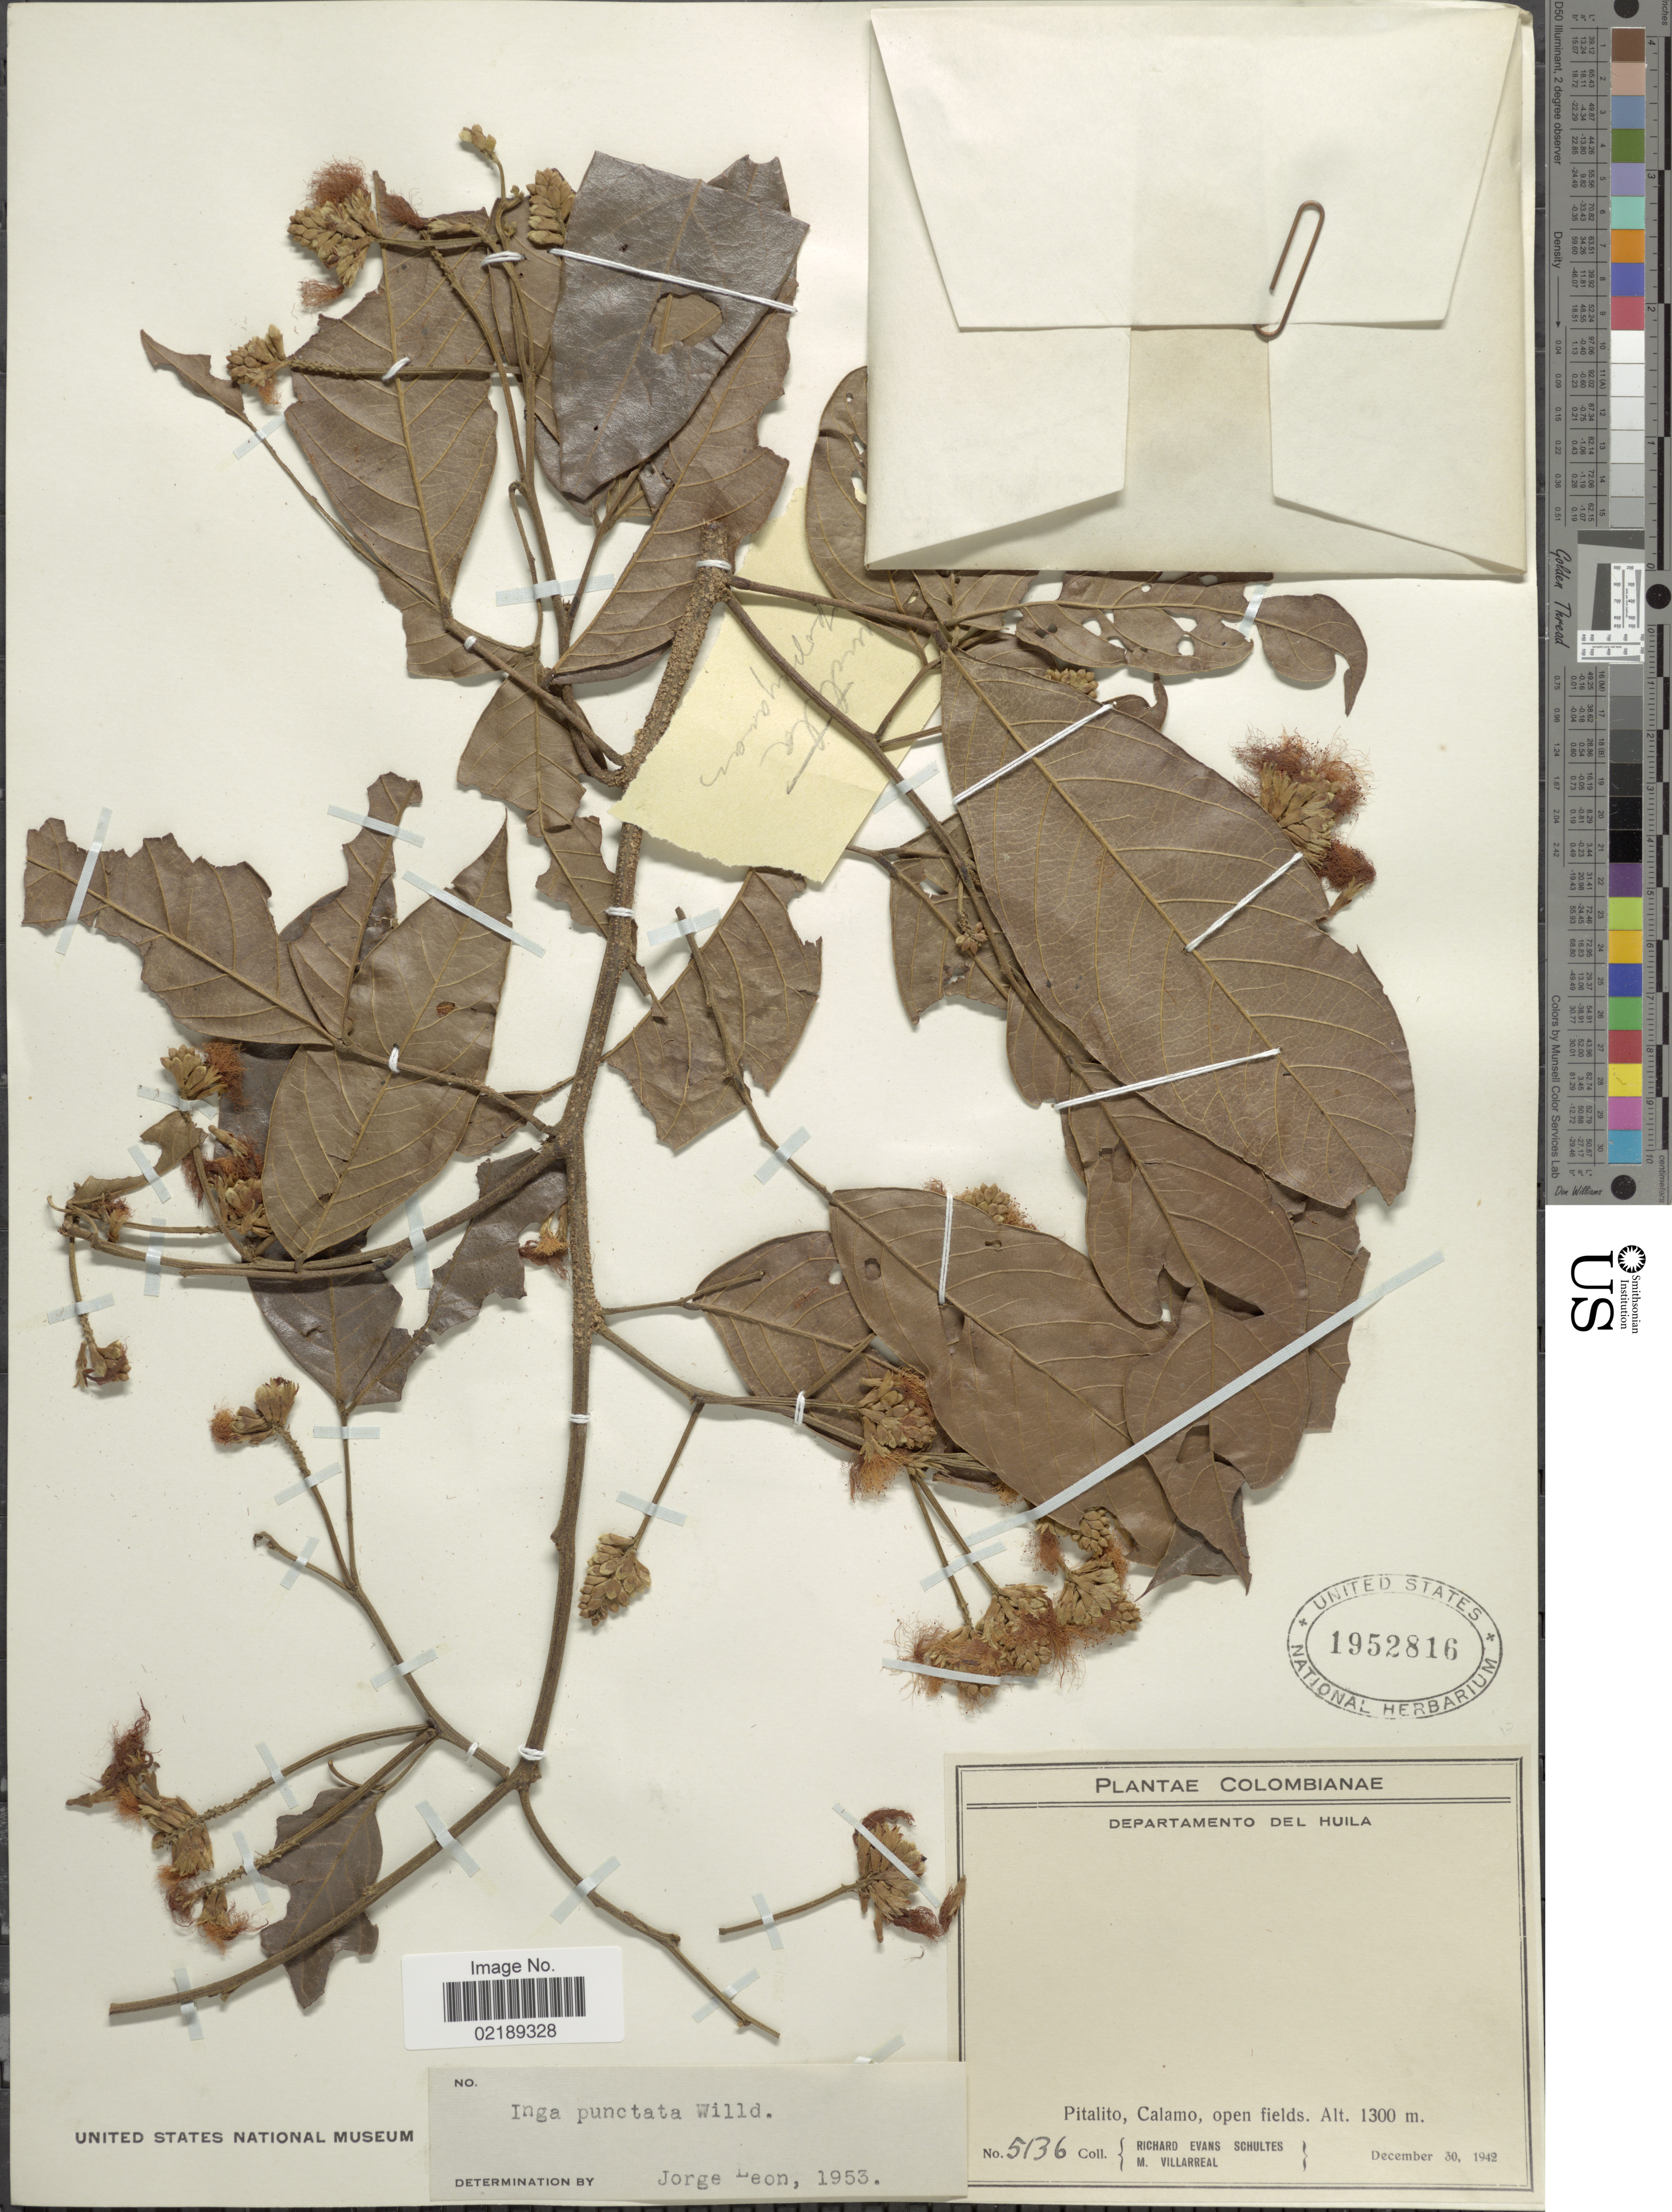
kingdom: Plantae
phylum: Tracheophyta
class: Magnoliopsida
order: Fabales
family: Fabaceae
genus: Inga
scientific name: Inga punctata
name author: Willd.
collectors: R. E. Schultes & M. Villarreal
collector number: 5136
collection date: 1942-12-30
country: Colombia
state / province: Huila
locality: Pitalito, Calamo, open fields.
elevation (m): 1300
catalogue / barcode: US 1952816